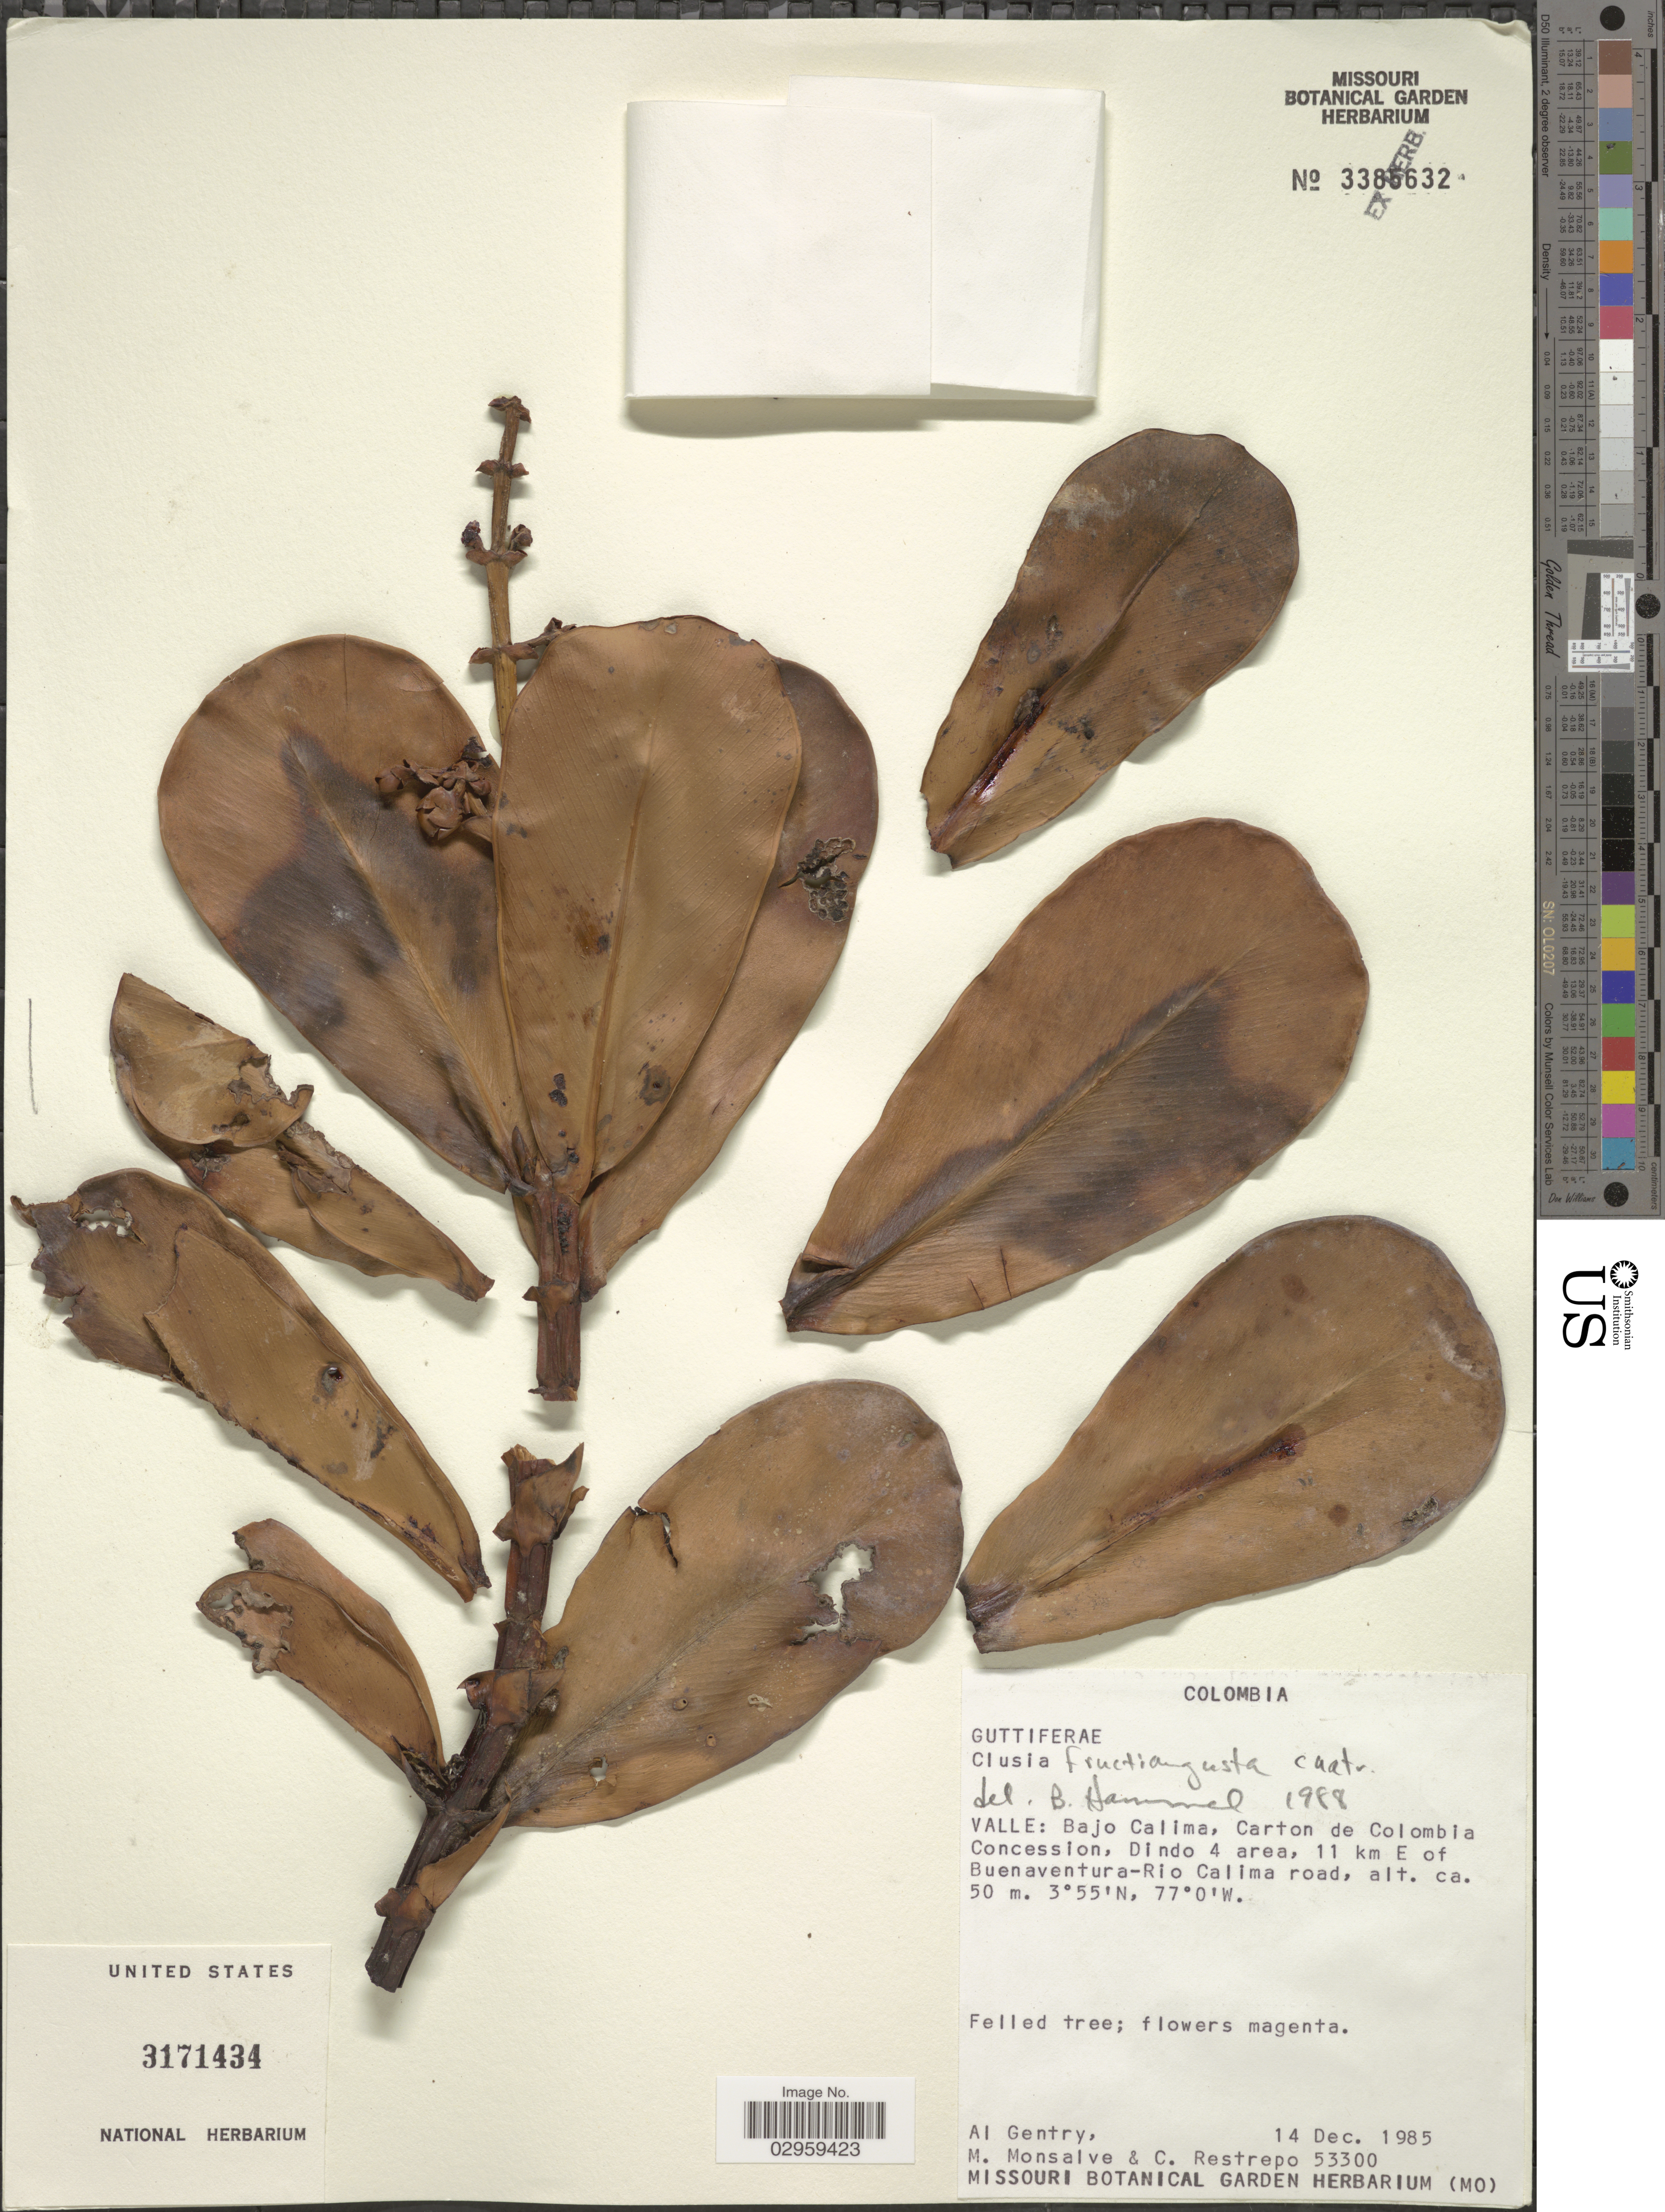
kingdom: Plantae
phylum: Tracheophyta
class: Magnoliopsida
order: Malpighiales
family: Clusiaceae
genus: Clusia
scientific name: Clusia fructiangusta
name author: Cuatrec.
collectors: A. H. Gentry, M. Monsalve & C. Restrepo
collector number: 53300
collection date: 1985-12-14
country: Colombia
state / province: Valle del Cauca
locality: Valle: Bajo Calima, Carton de Colombia Concession, Dindo 4 area, 11 km E of Buenaventura-Rio Calima road.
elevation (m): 50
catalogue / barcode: US 3171434